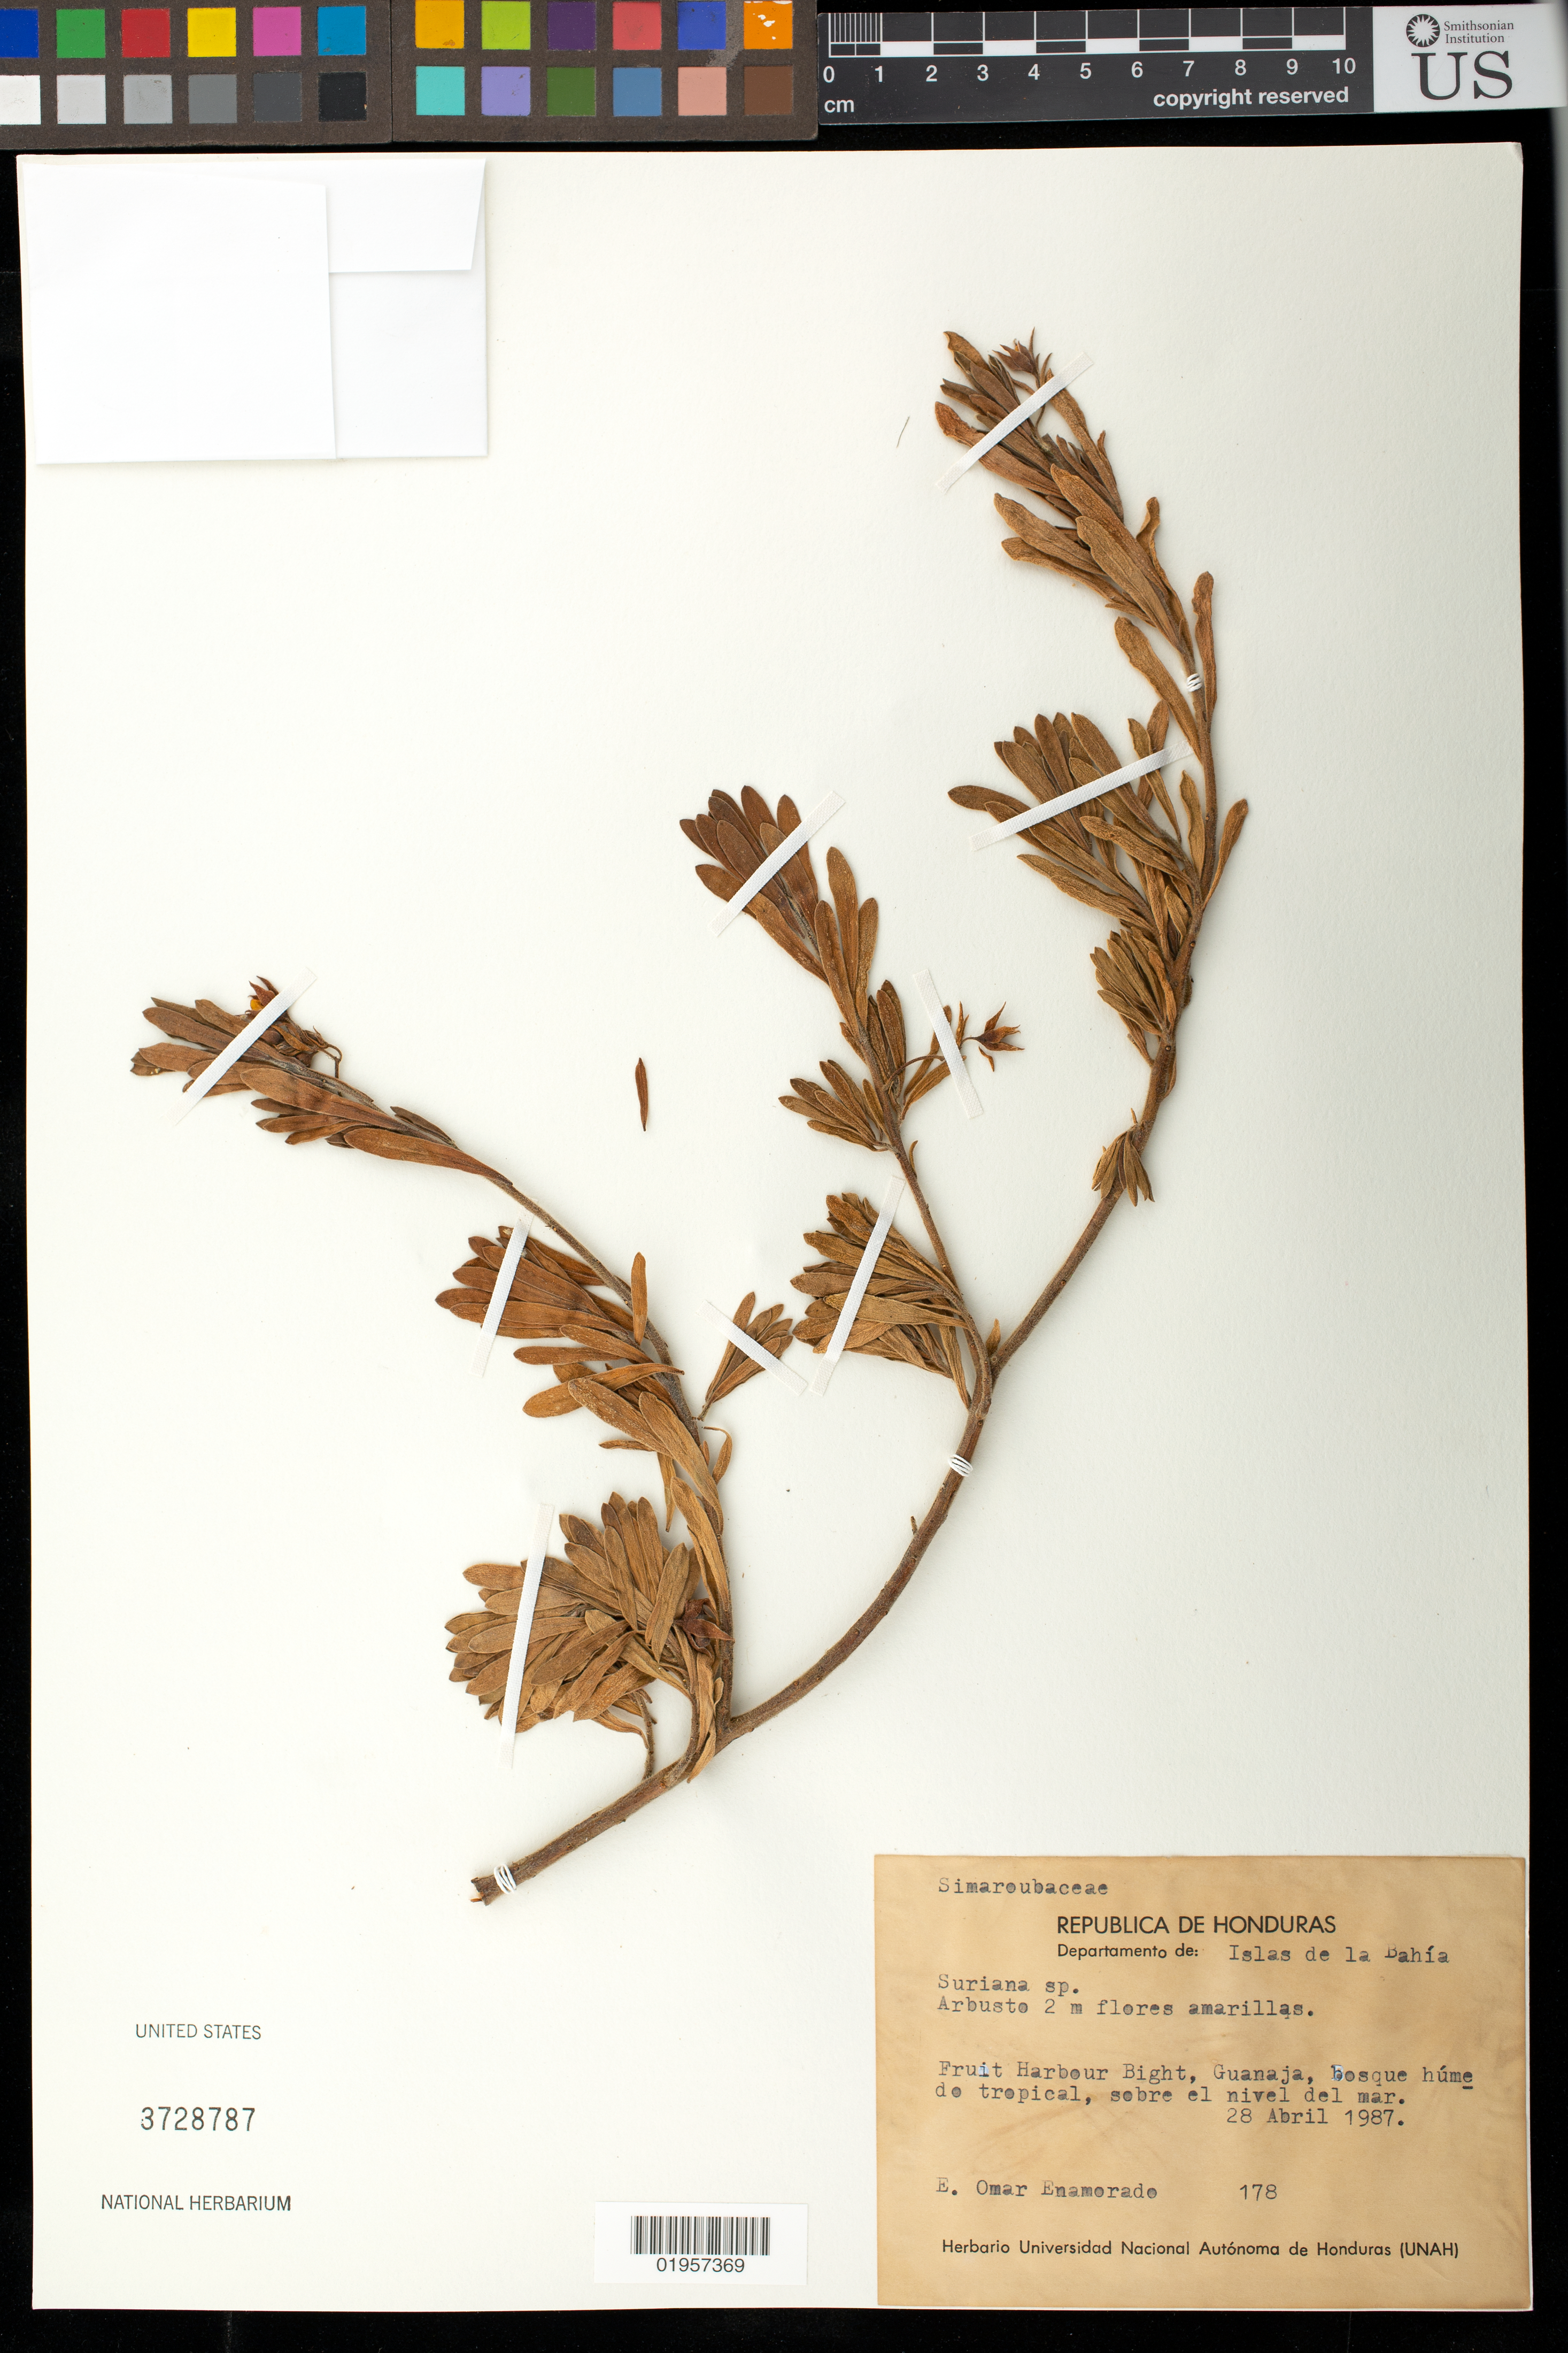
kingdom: Plantae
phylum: Tracheophyta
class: Magnoliopsida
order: Fabales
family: Surianaceae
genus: Suriana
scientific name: Suriana maritima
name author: L.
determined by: Strong, Mark T., (BOT), Smithsonian Institution - National Museum of Natural History (UNITED STATES)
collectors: E. Enamorado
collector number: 178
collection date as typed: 28 April 1987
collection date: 1987-04-28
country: Honduras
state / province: Islas de la Bahía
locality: Fruit Harbor Bight, Guanaja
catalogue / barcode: US 3728787